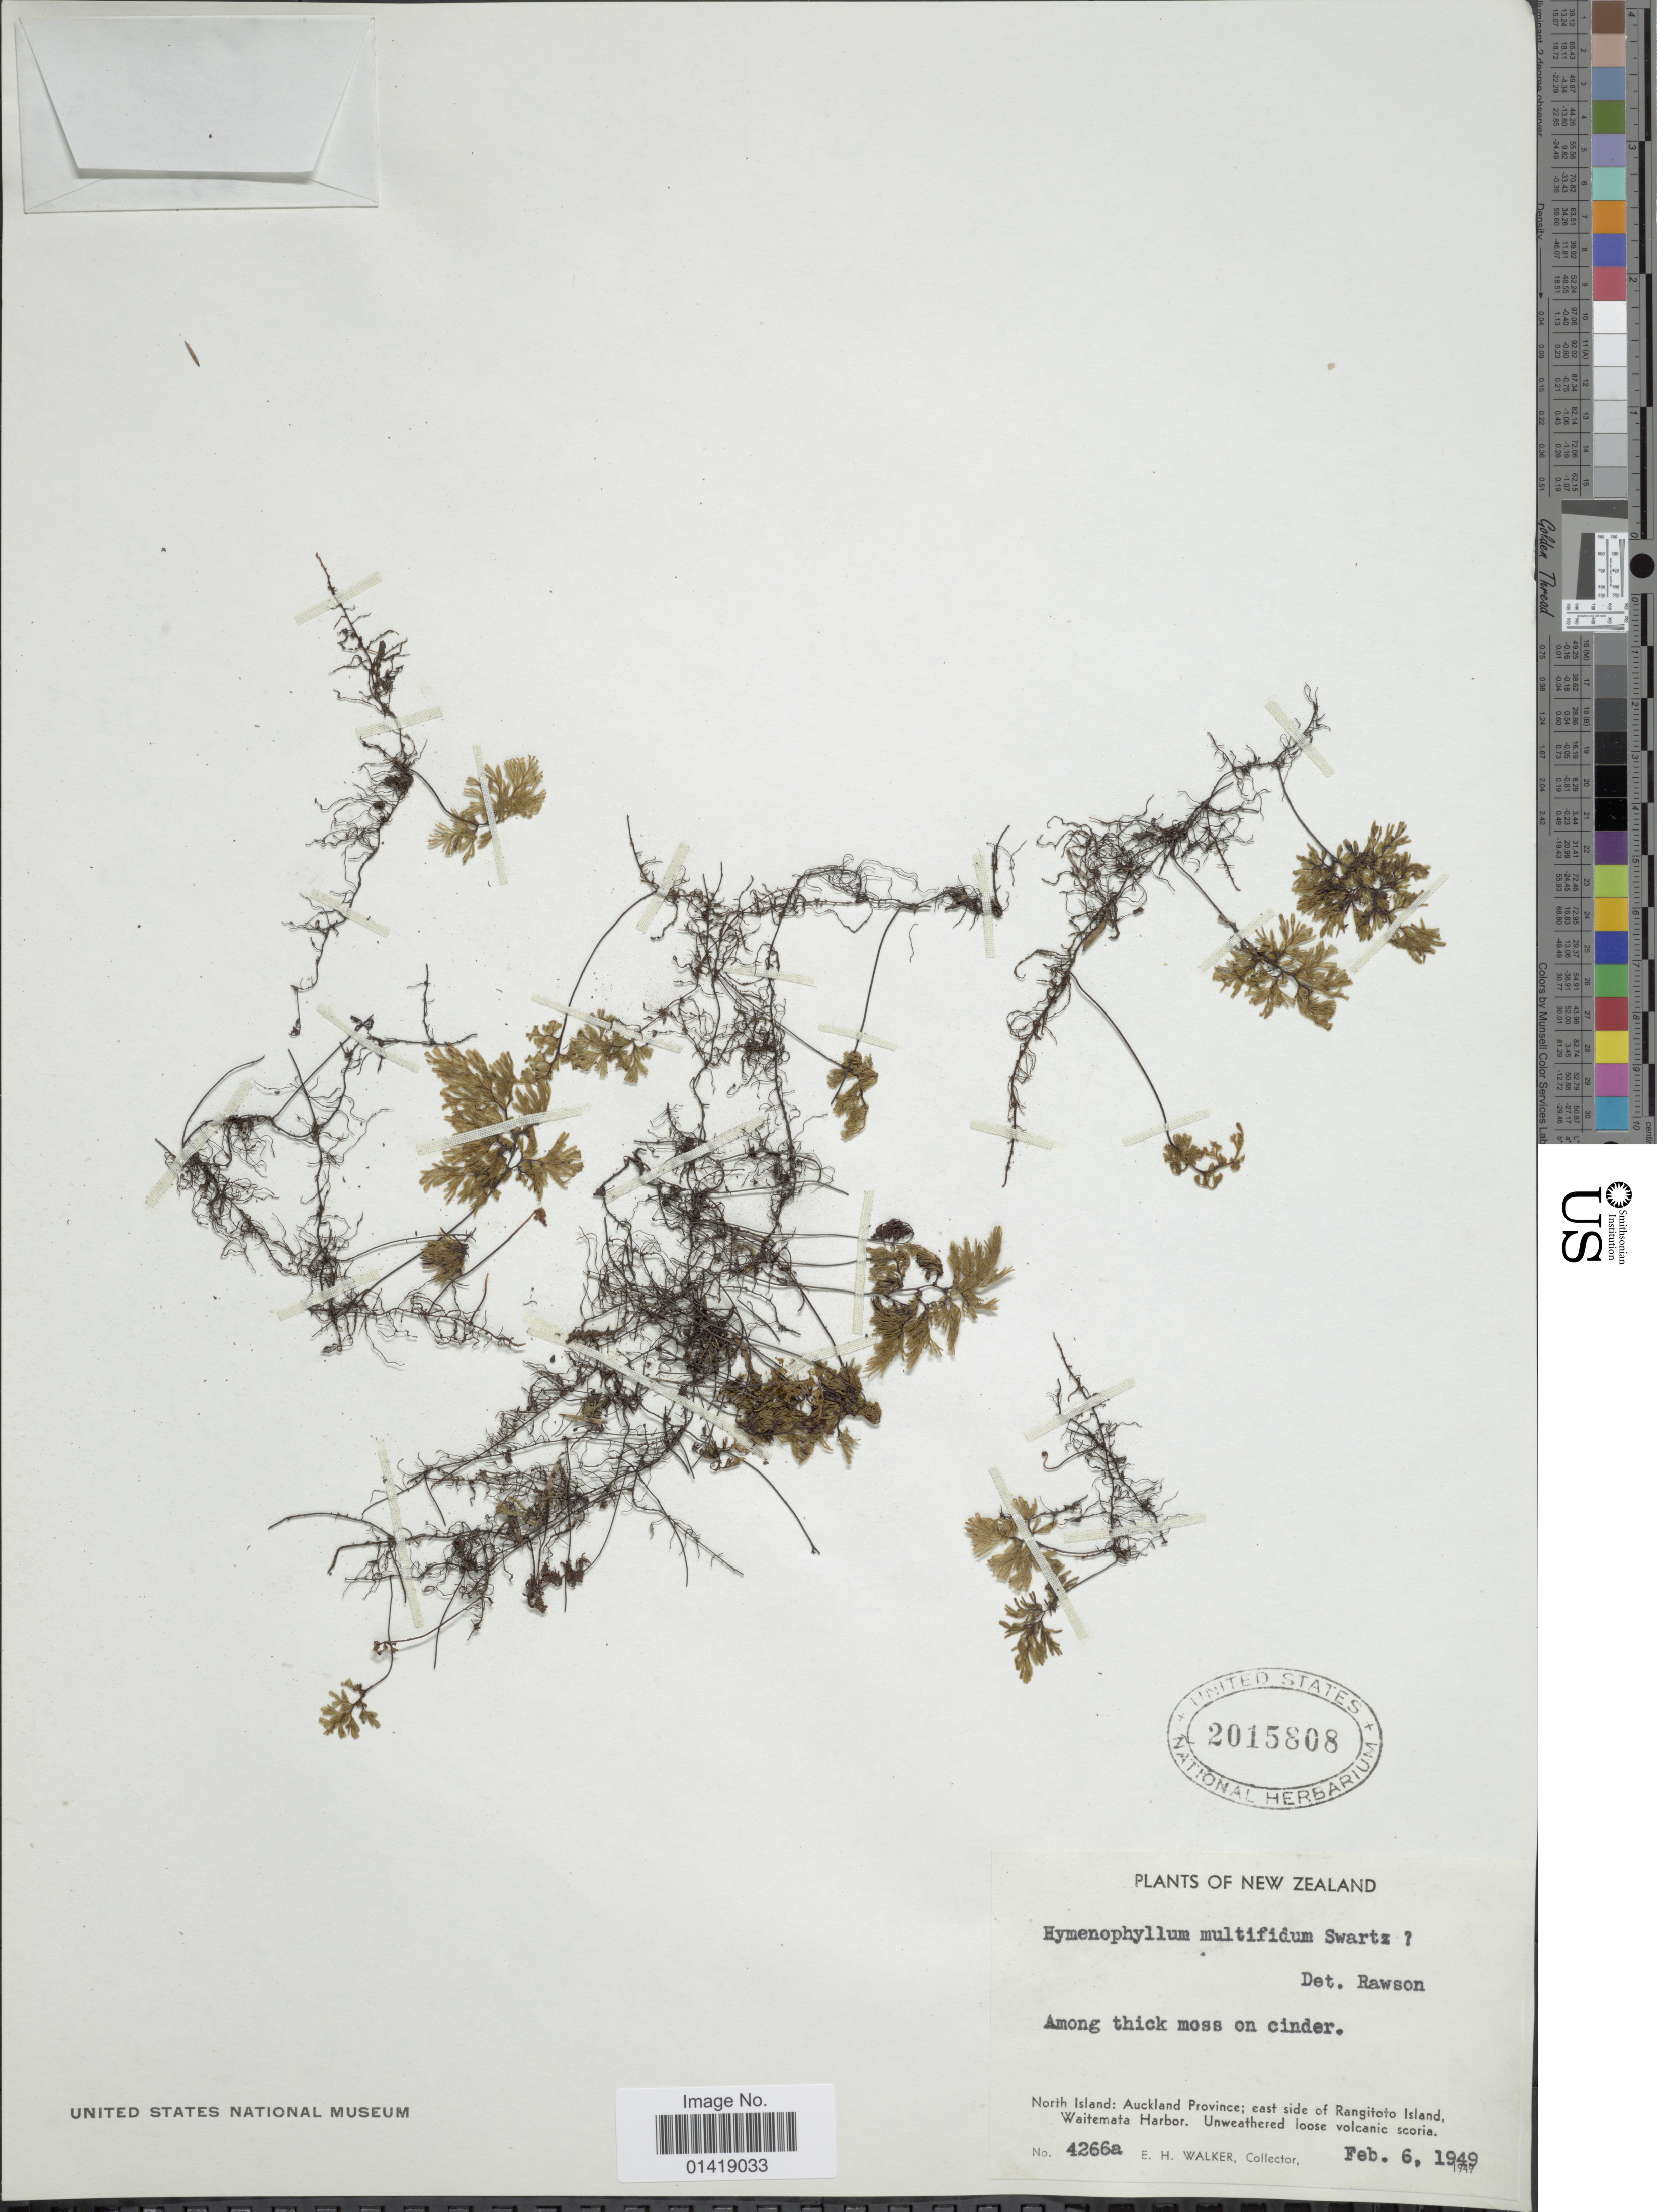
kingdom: Plantae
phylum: Tracheophyta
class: Polypodiopsida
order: Hymenophyllales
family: Hymenophyllaceae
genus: Hymenophyllum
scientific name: Hymenophyllum multifidum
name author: (G. Forst.) Sw.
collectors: E. H. Walker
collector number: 4266a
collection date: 1949-02-06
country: New Zealand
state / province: Auckland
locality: North Island: Auckland province; east side of Rangitoto Island, Waitemata Harbor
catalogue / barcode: US 2015808